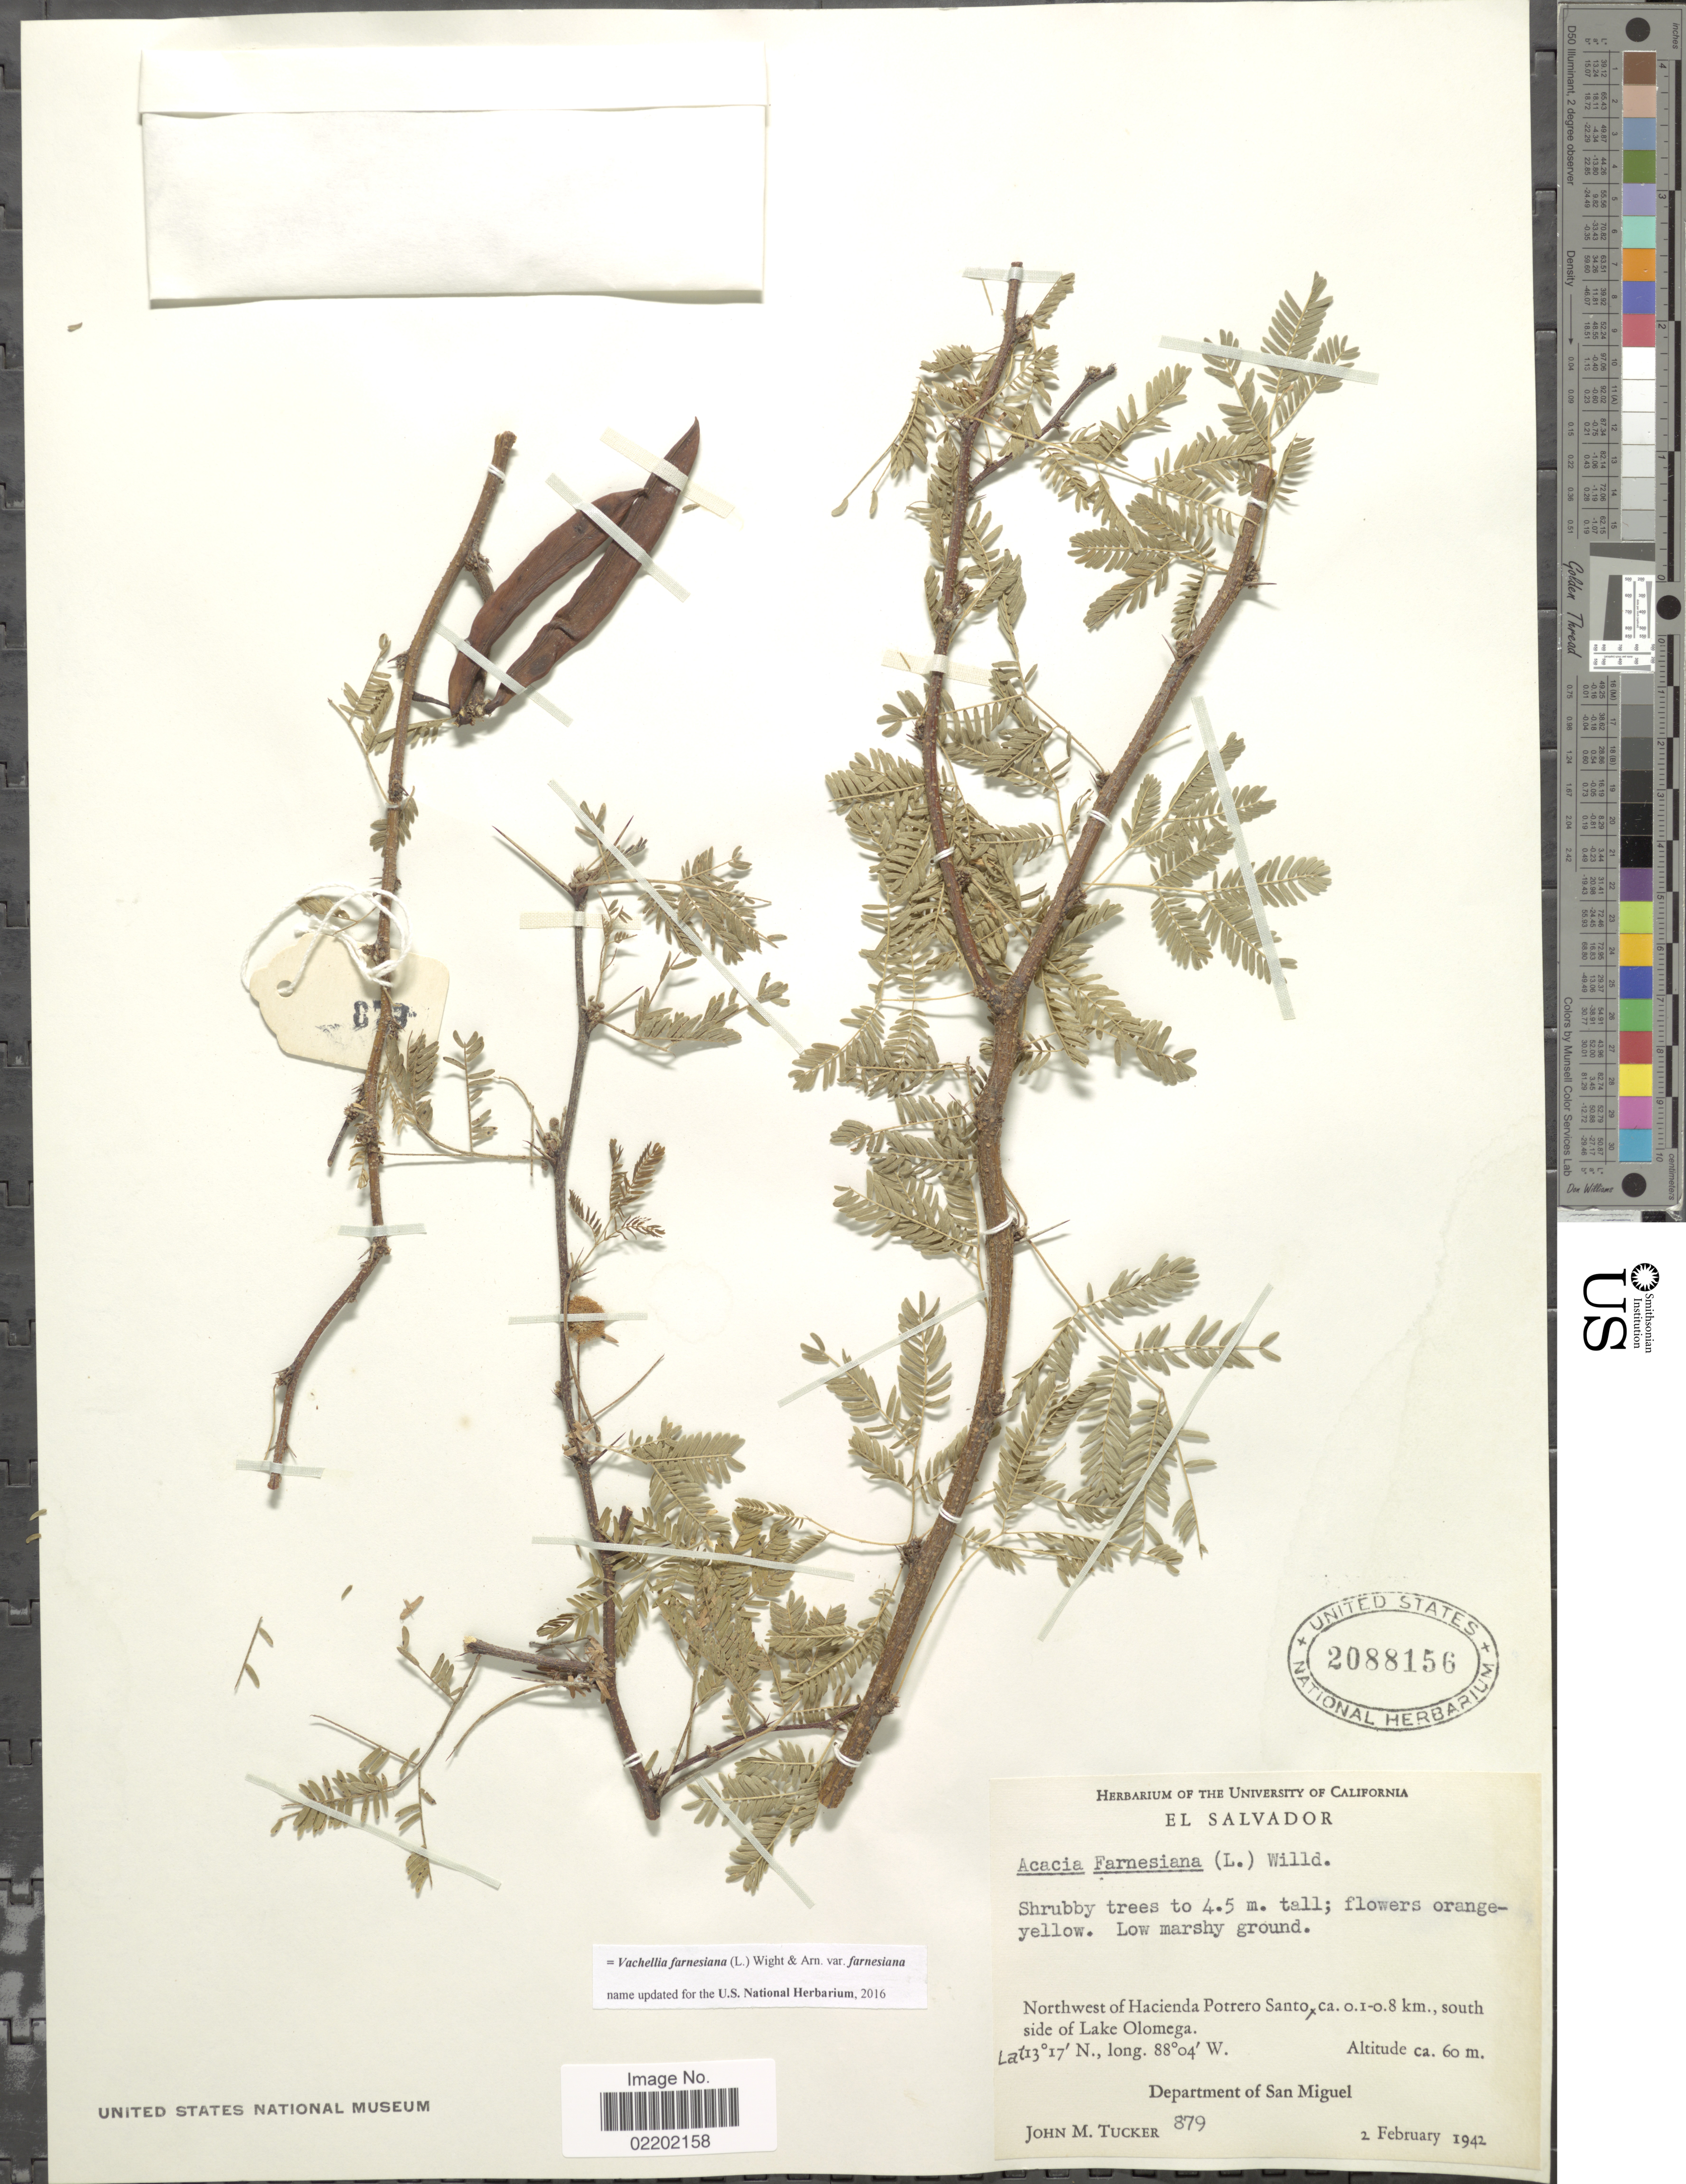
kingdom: Plantae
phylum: Tracheophyta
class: Magnoliopsida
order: Fabales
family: Fabaceae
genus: Vachellia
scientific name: Vachellia farnesiana var. farnesiana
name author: (L.) Wight & Arn.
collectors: J. M. Tucker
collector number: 879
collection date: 1942-02-02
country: El Salvador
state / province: San Miguel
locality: Low marshy ground, Northwest of Hacienda Potrero Santo, ca 0.1-0.8 km., south side of Lake Olomega, Department of San Miguel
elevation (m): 60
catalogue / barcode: US 2088156